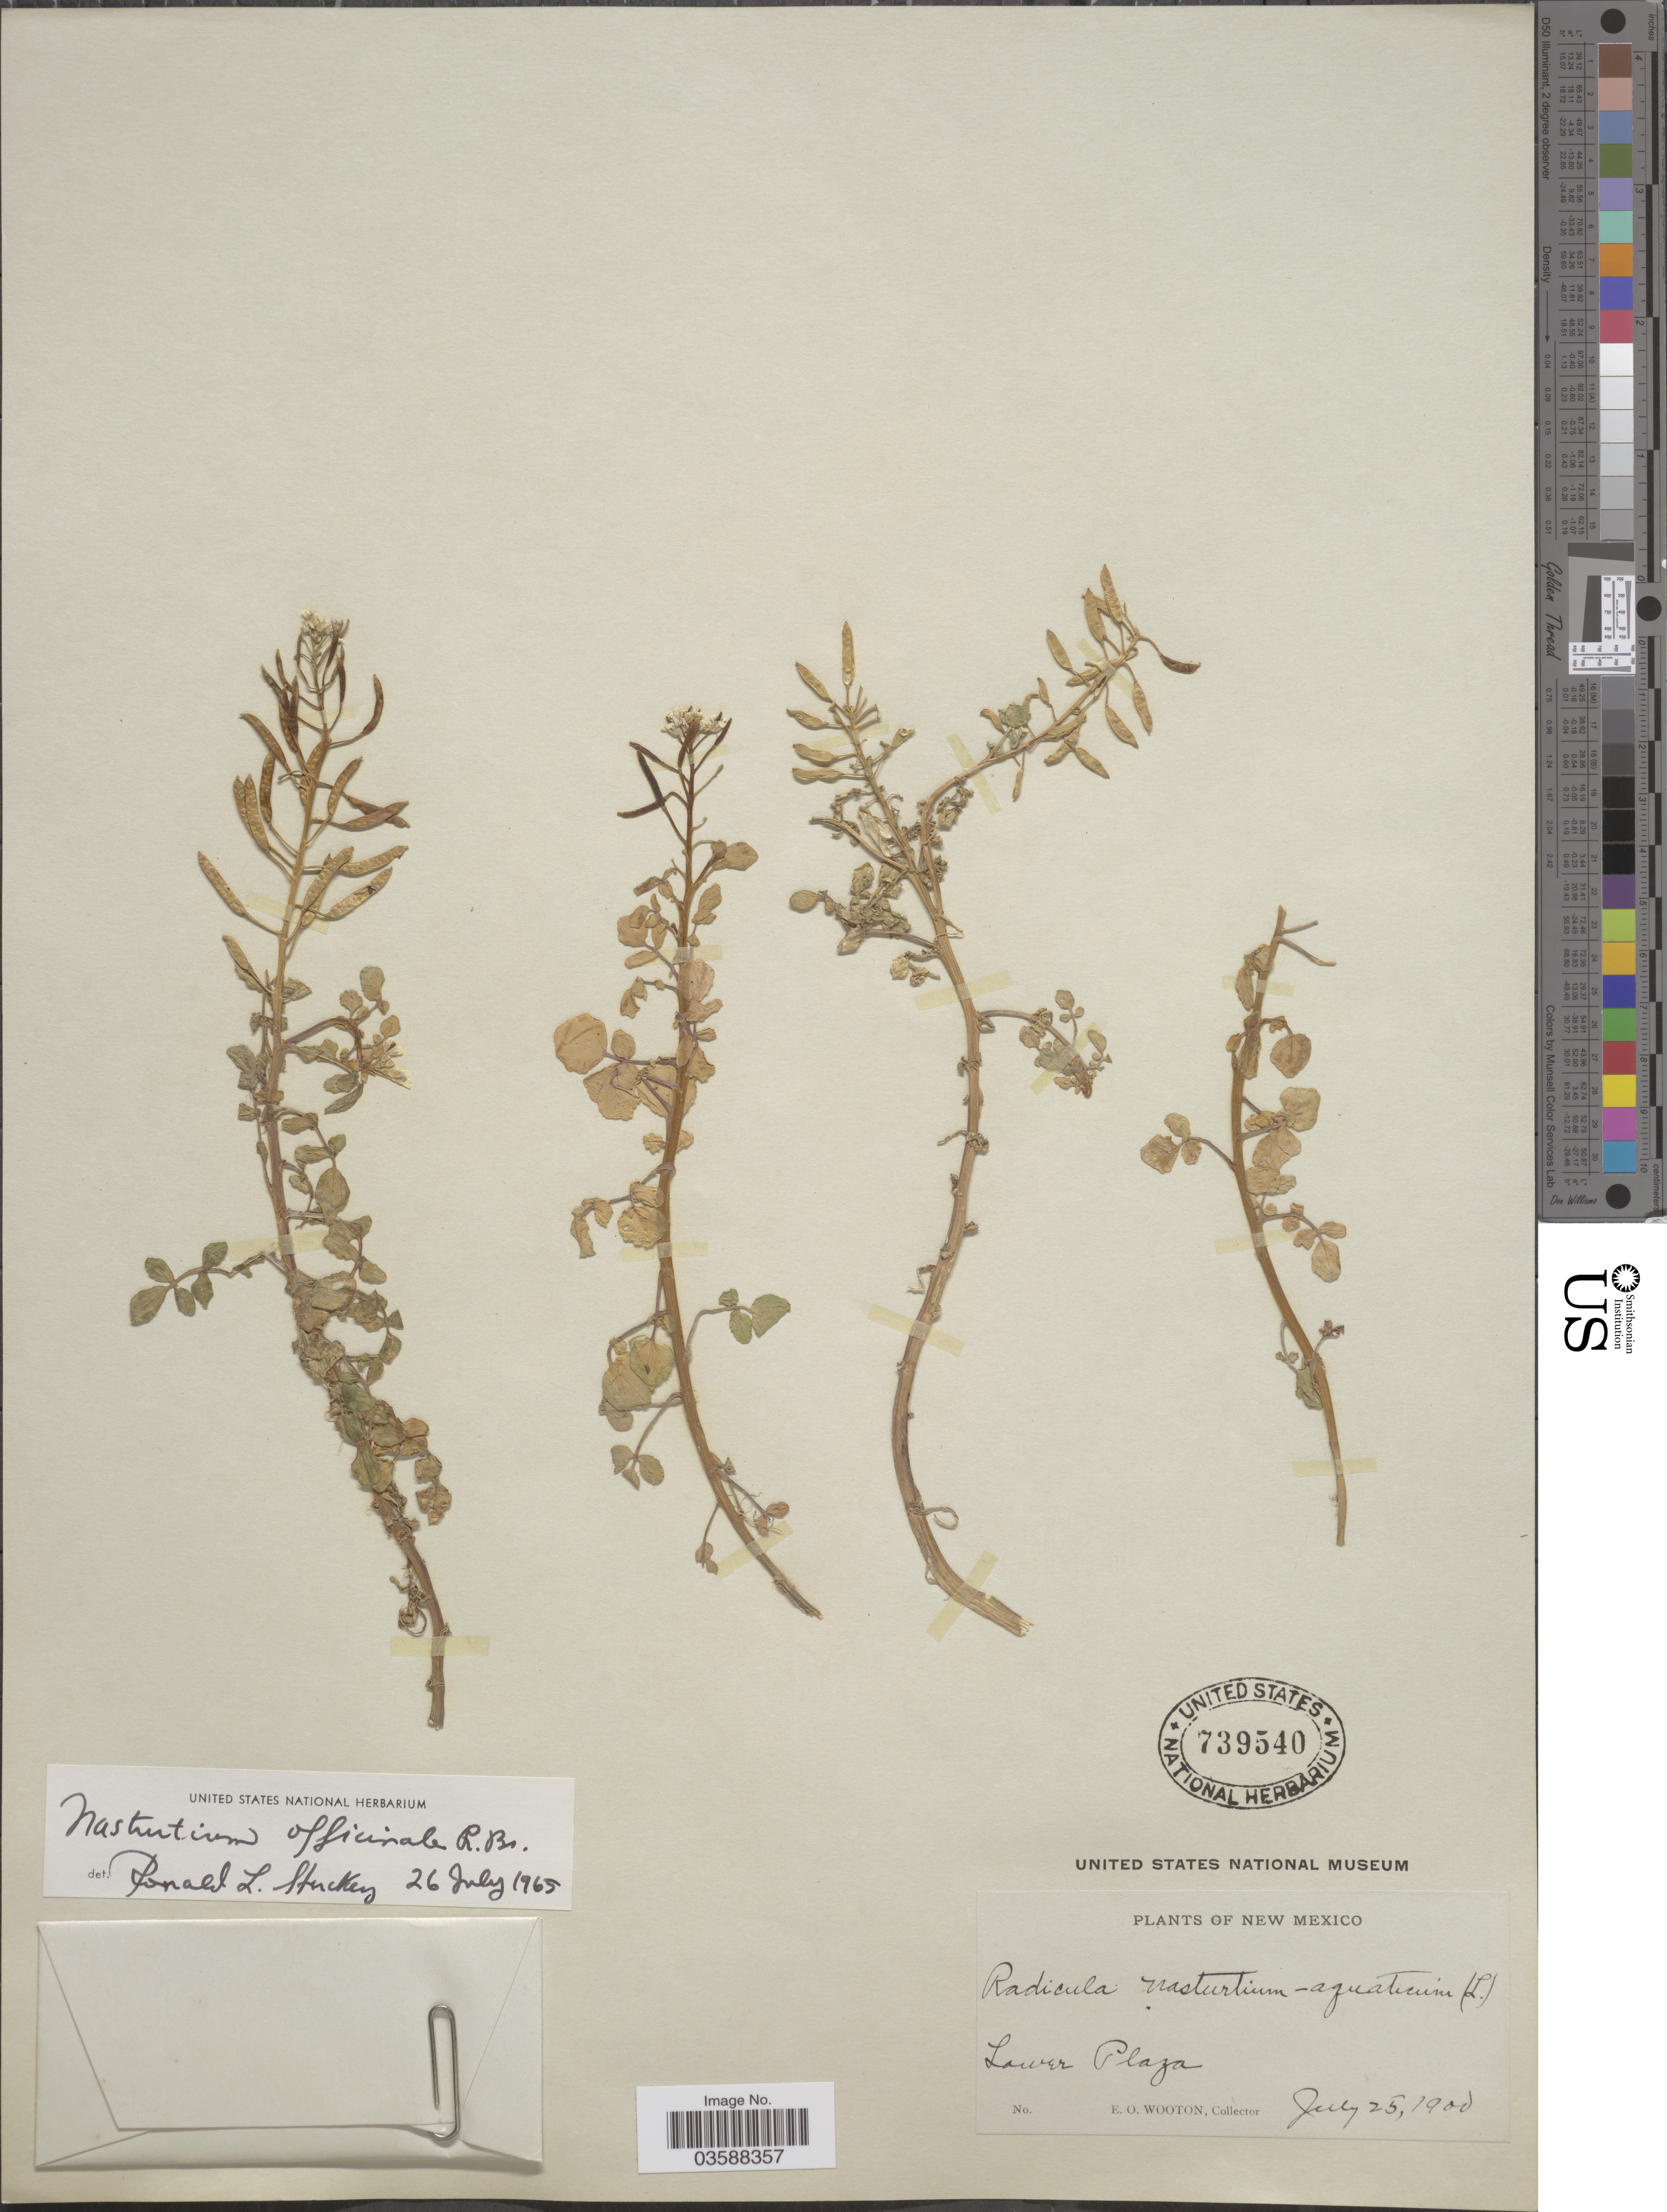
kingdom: Plantae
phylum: Tracheophyta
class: Magnoliopsida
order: Brassicales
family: Brassicaceae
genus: Nasturtium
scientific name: Nasturtium officinale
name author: R. Br.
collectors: E. O. Wooton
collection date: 1908-07-25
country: United States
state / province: New Mexico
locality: Lower Plaza.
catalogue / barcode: US 739540